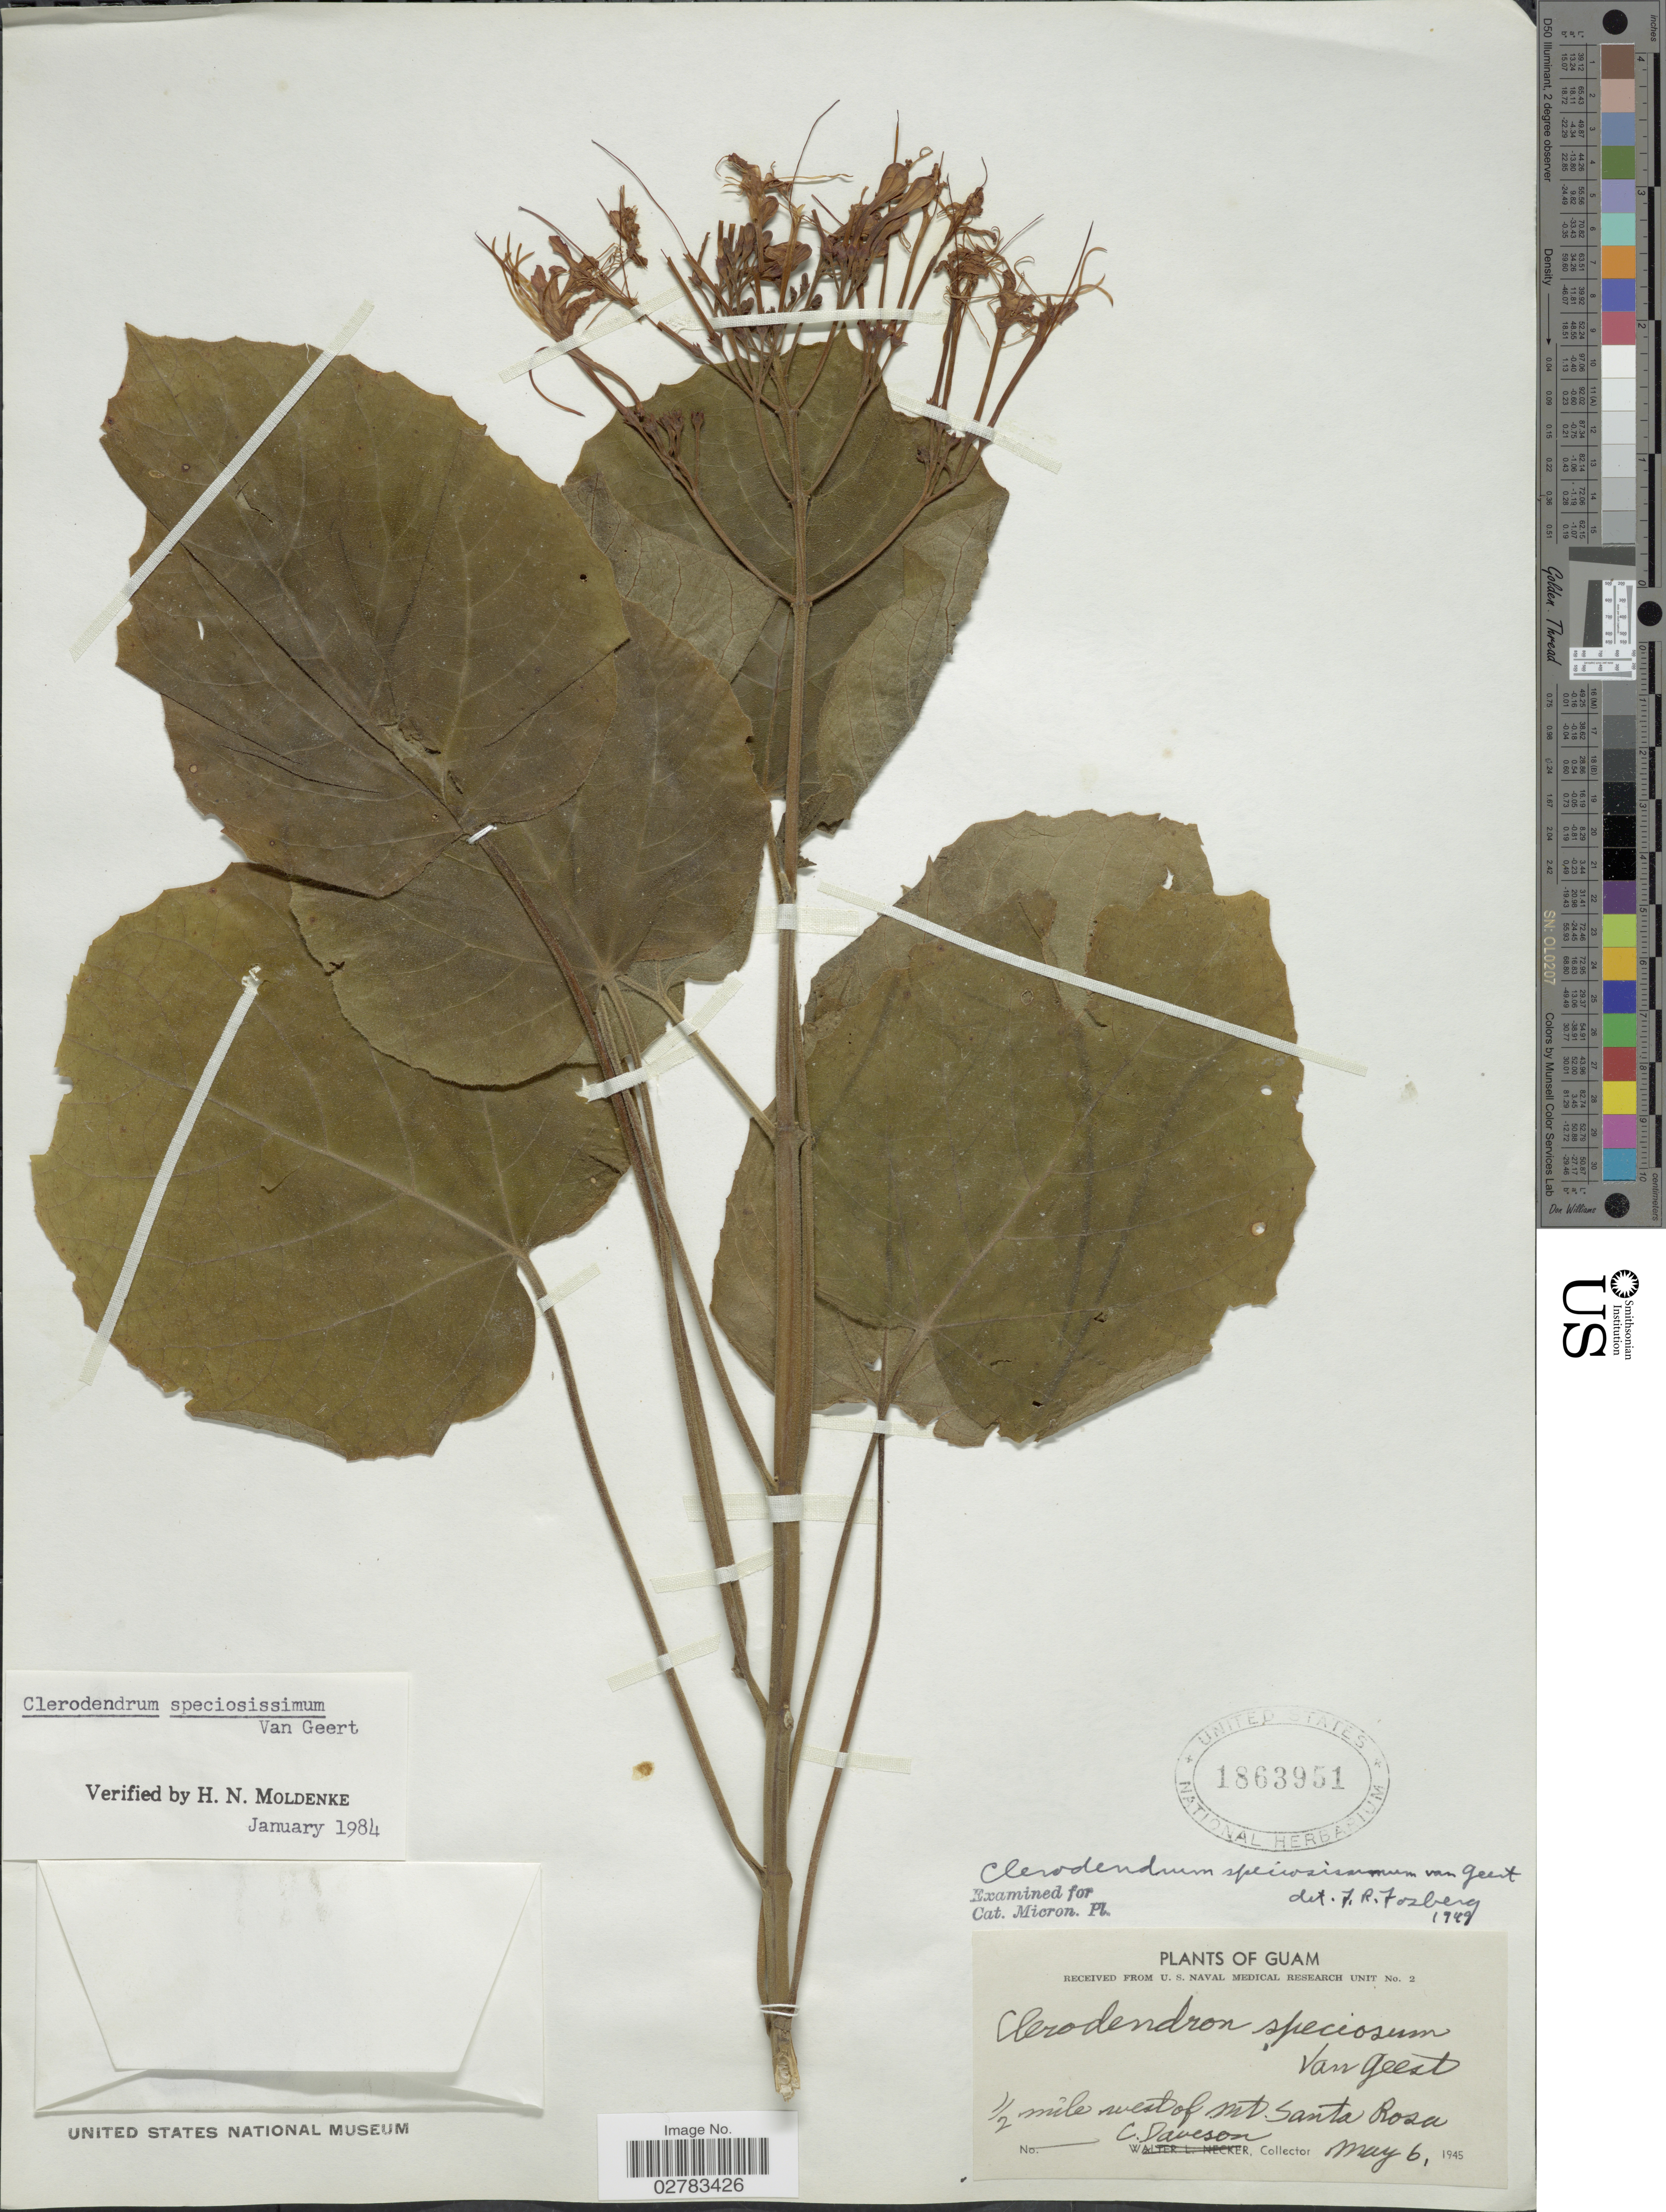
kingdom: Plantae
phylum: Tracheophyta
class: Magnoliopsida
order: Lamiales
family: Lamiaceae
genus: Clerodendrum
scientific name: Clerodendrum speciosissimum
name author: Drapiez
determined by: Wagner, W. L., (BOT), Smithsonian Institution - National Museum of Natural History (UNITED STATES)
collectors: C. M. Dawson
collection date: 1945-05-06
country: Guam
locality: ½ mile west of Mt. Santa Rosa.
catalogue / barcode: US 1863951